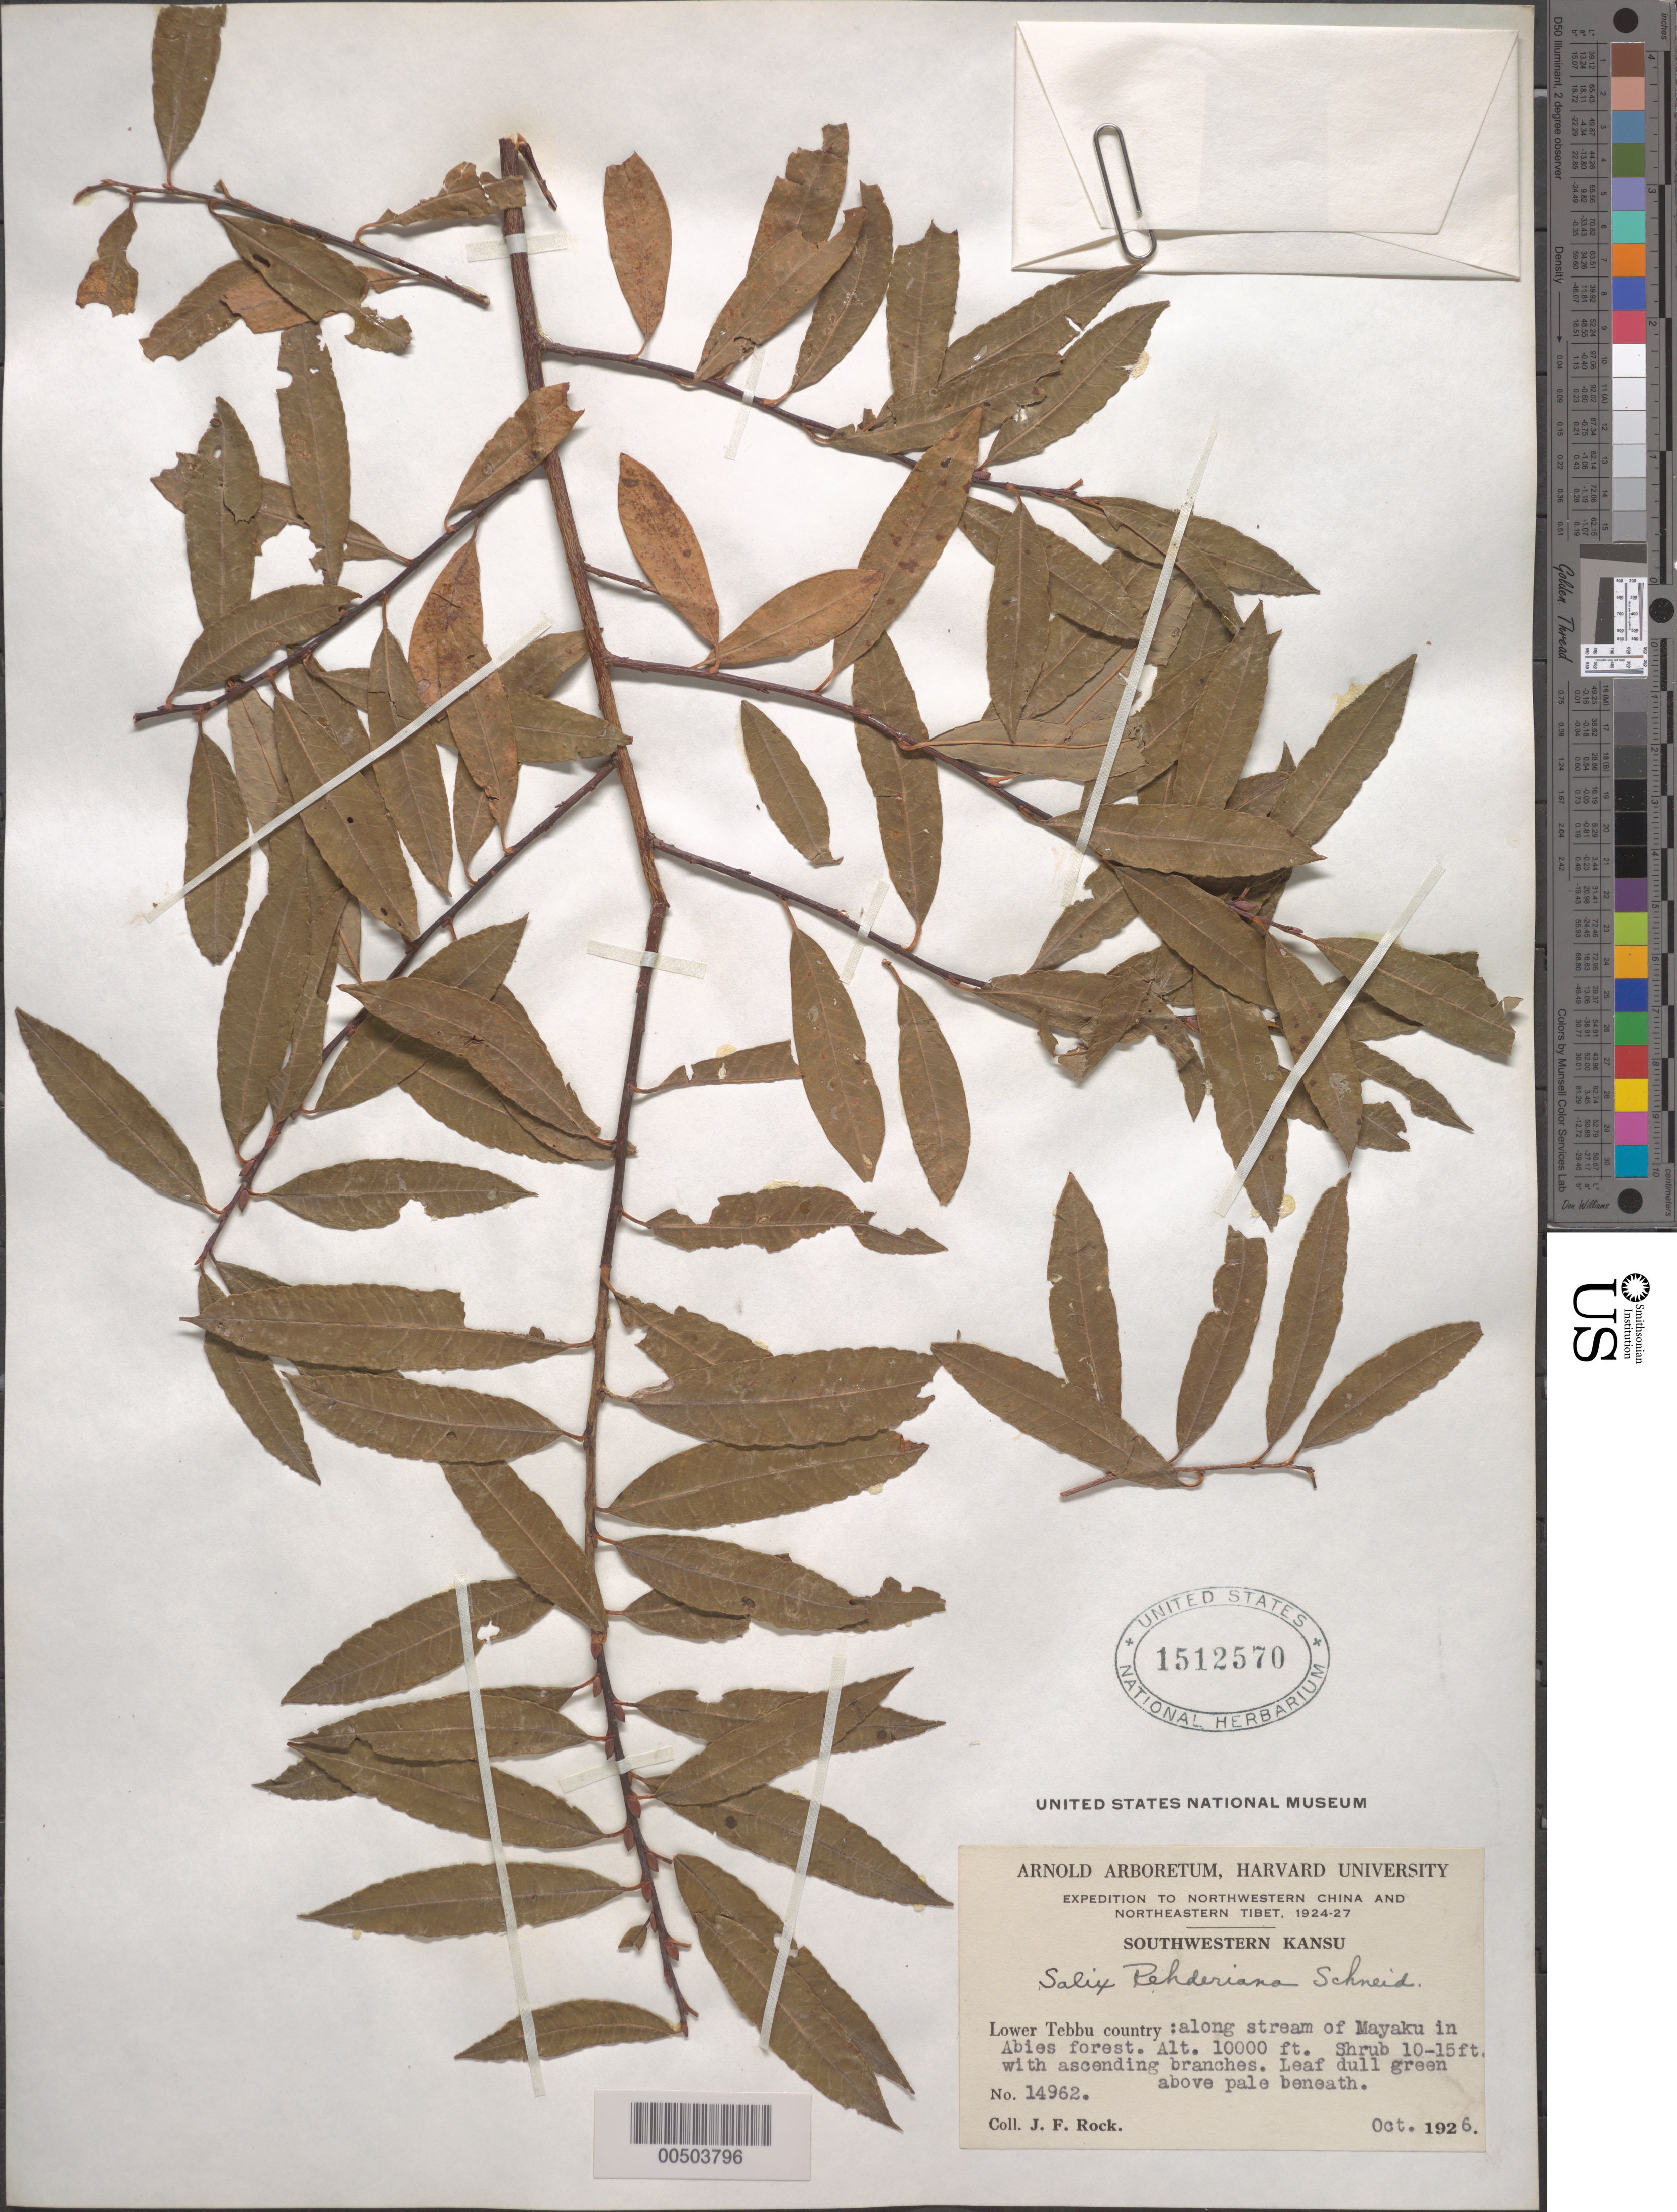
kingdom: Plantae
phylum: Tracheophyta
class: Magnoliopsida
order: Malpighiales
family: Salicaceae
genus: Salix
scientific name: Salix rehderiana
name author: C.K. Schneid.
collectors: J. F. Rock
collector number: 14962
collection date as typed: Oct 1926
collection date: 1926-10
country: China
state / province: Gansu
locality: Lower Tebbu country: along stream of Mayaku in Abies forest.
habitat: Shrub 10-15 ft. with ascending branches. Leaf dull green above pale beneath.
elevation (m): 3048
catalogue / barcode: US 1512570